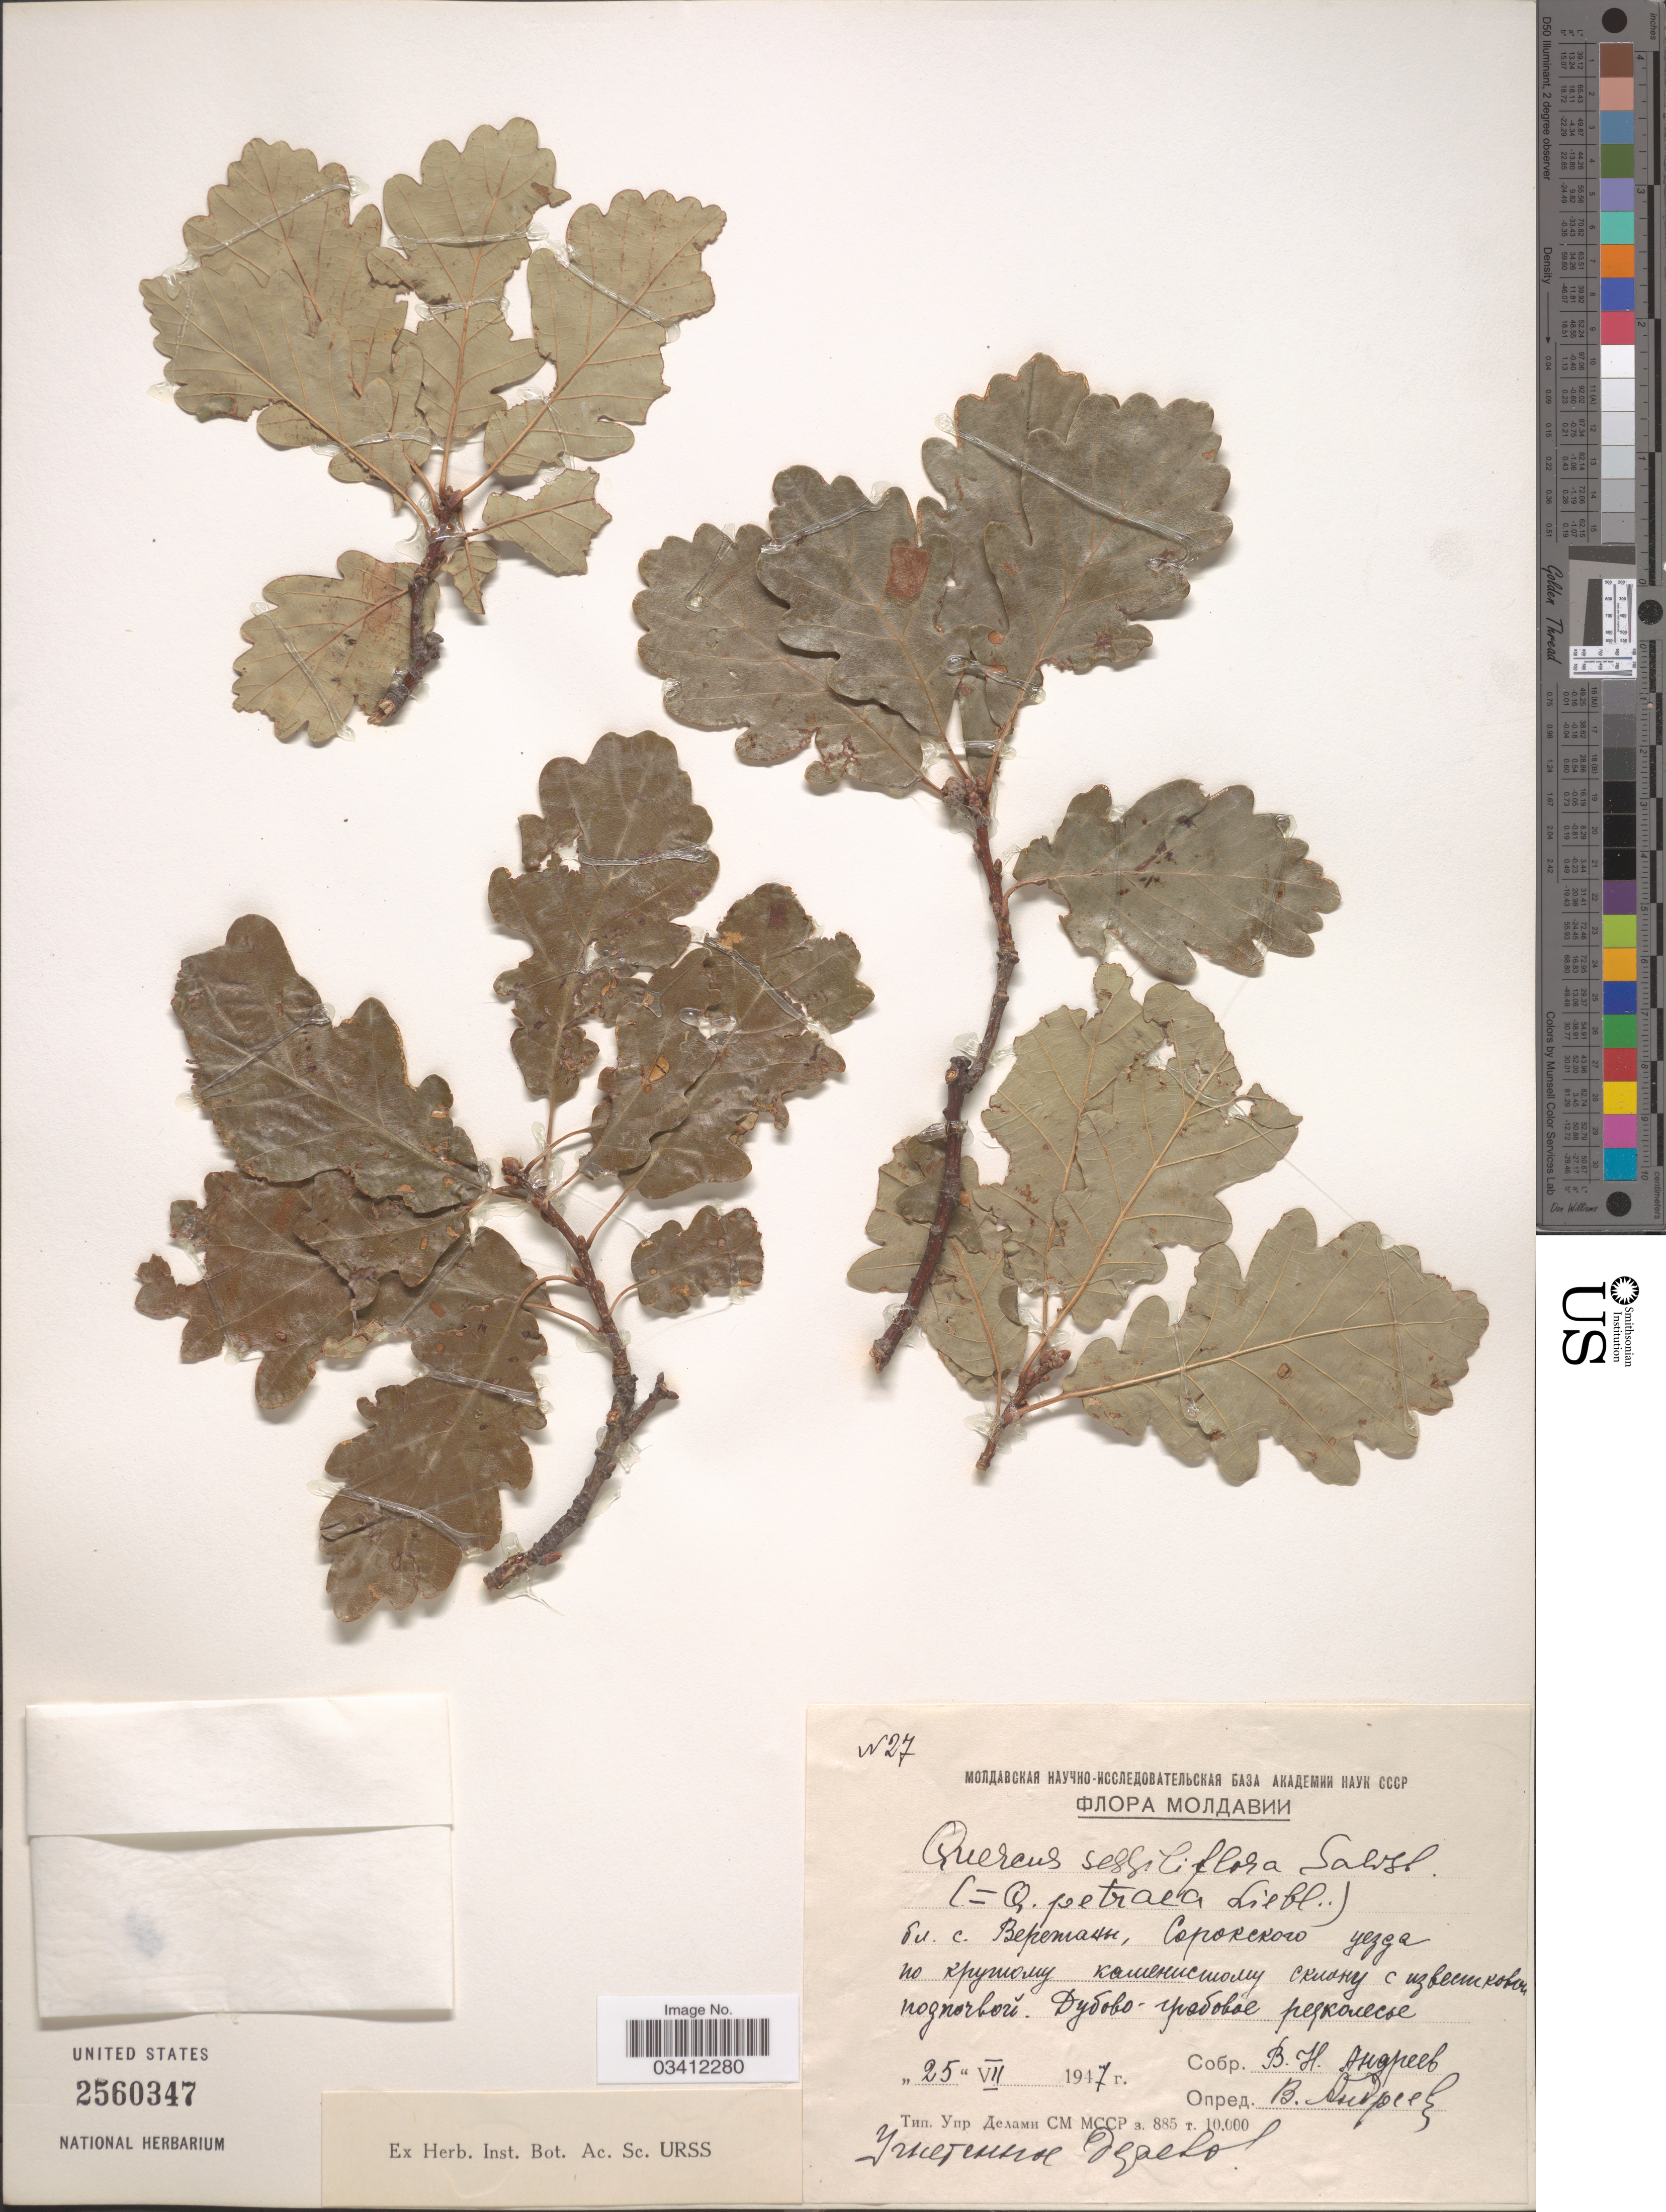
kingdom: Plantae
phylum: Tracheophyta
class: Magnoliopsida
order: Fagales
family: Fagaceae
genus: Quercus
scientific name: Quercus sessiliflora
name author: Salisb.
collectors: V. Andreev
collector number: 27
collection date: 1947-07-25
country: Moldova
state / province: Ocnita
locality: Near Verejeni.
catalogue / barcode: US 2560347